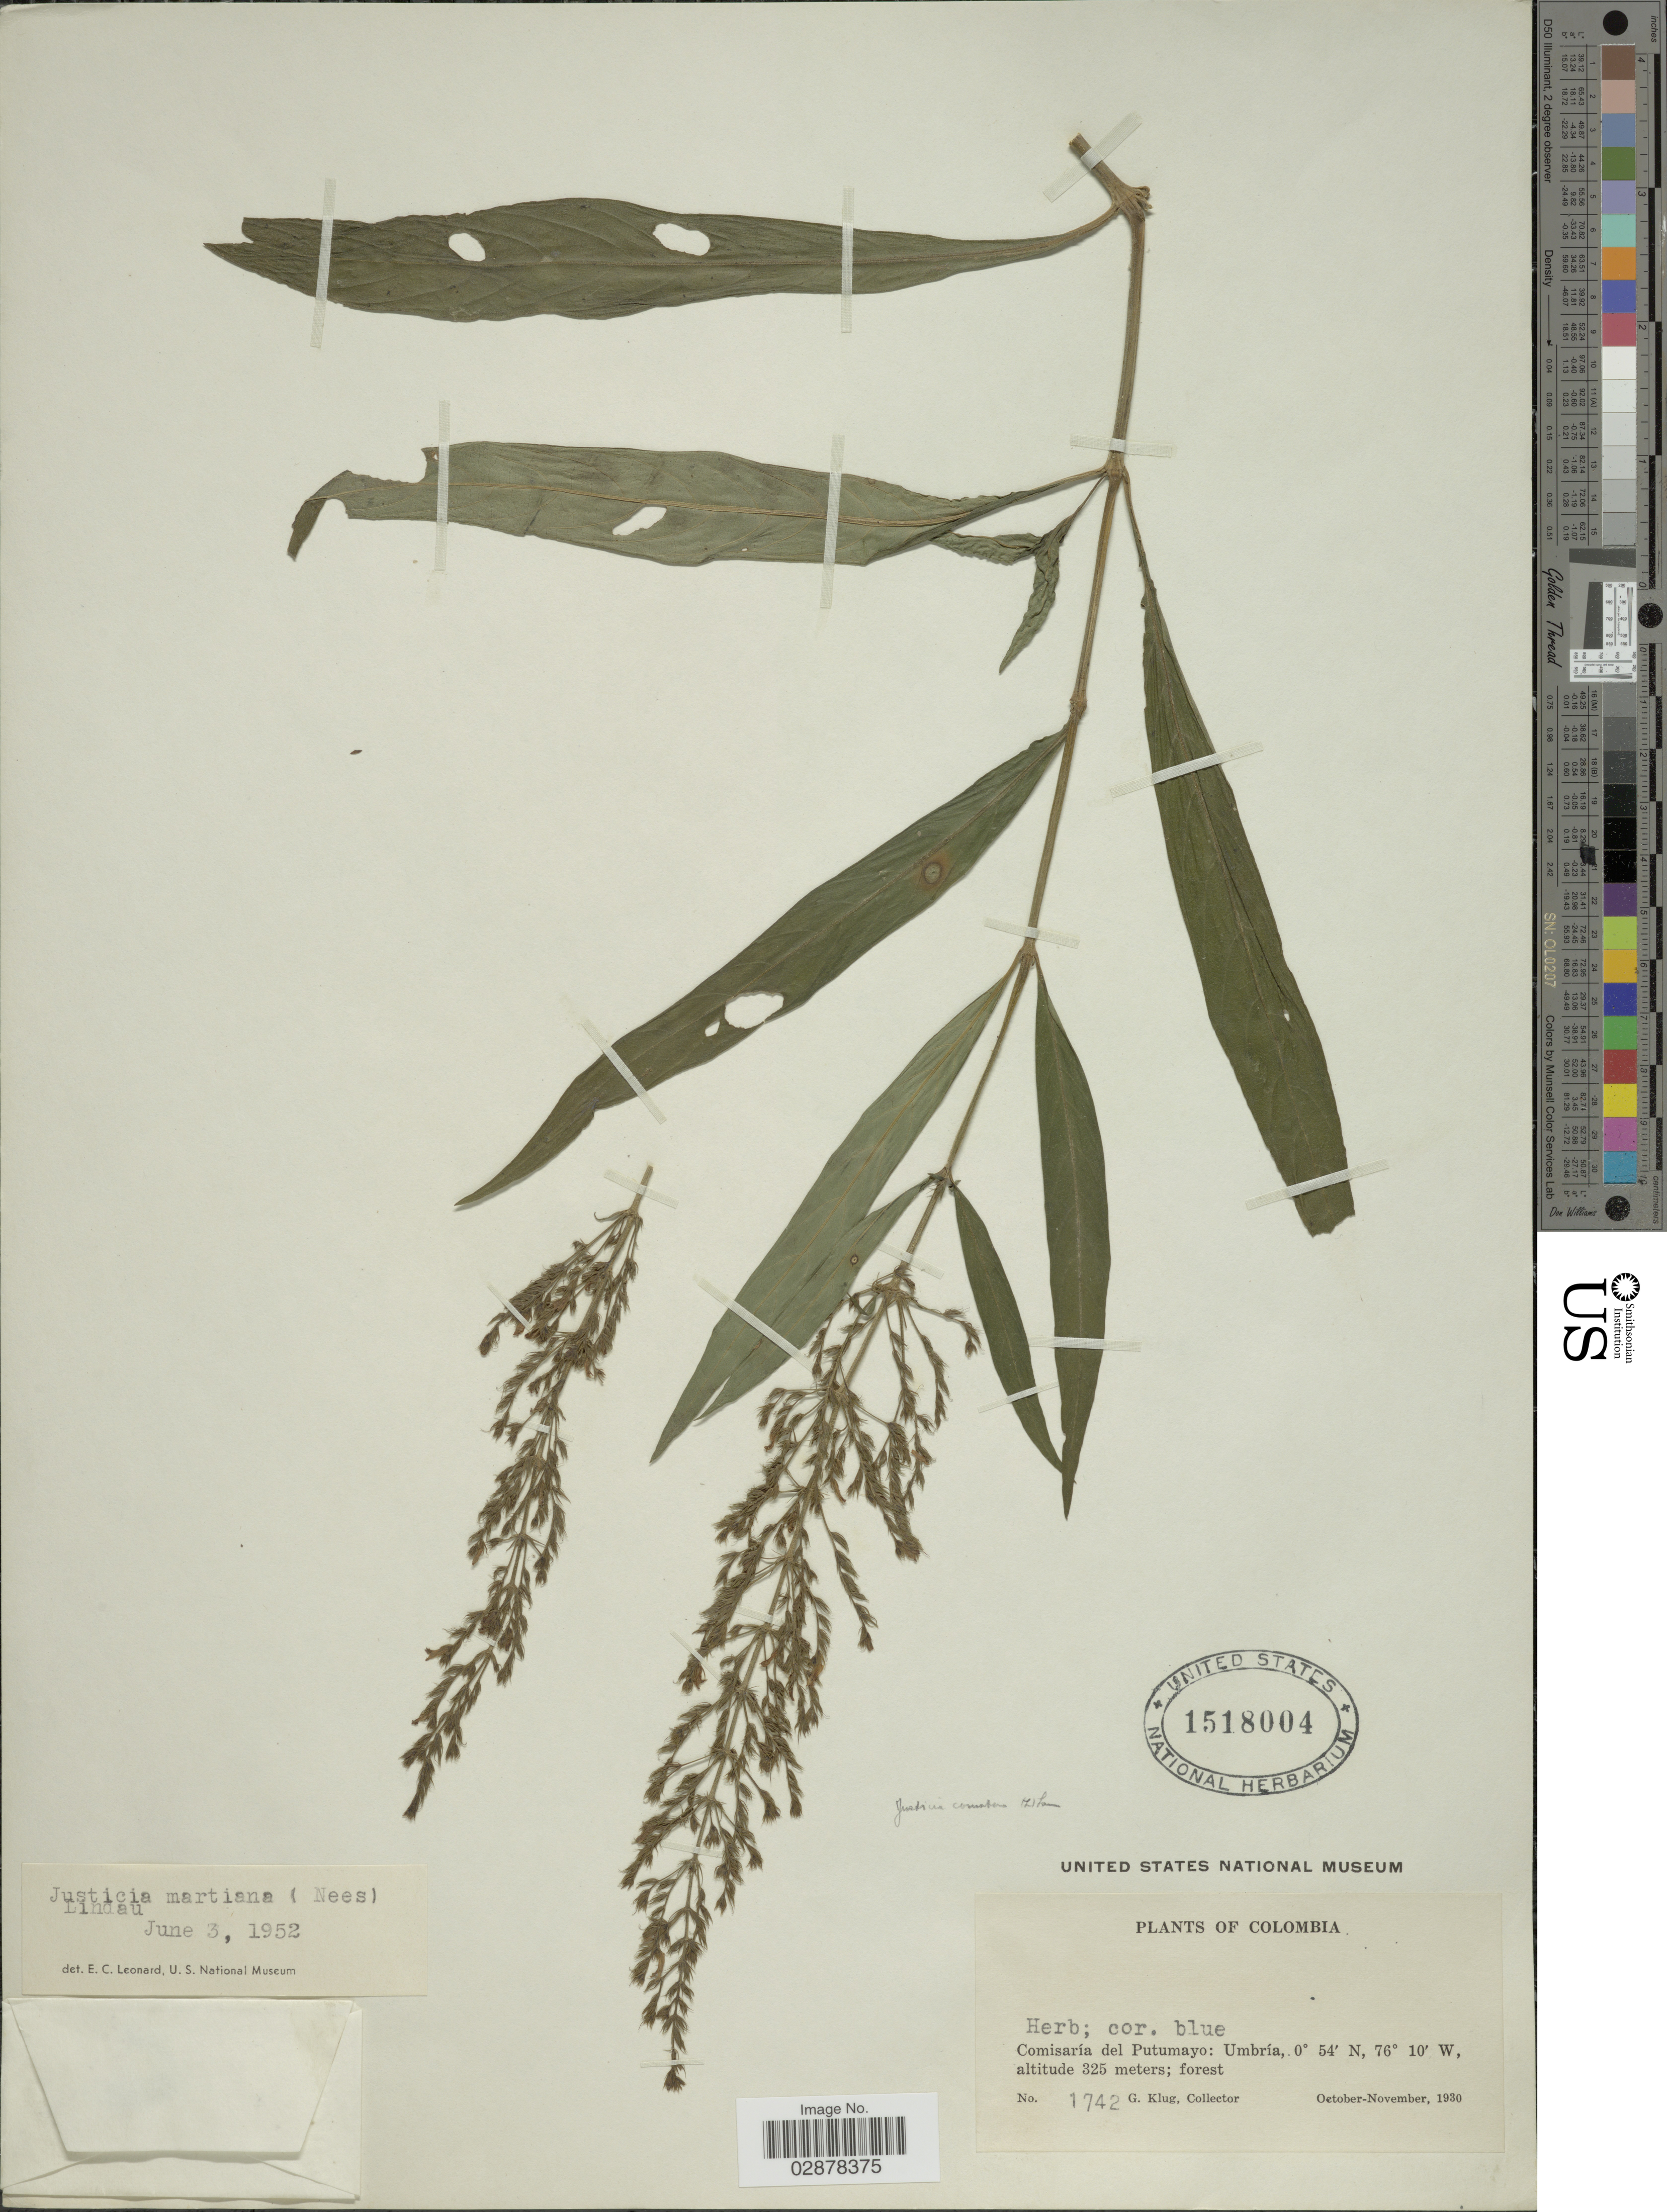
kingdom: Plantae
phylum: Tracheophyta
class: Magnoliopsida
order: Lamiales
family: Acanthaceae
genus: Justicia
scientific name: Justicia comata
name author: (L.) Lam.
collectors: G. Klug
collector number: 1742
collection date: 1930-10/1930-11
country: Colombia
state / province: Putumayo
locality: Comisaría del Putumayo: Umbría.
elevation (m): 325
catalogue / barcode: US 1518004